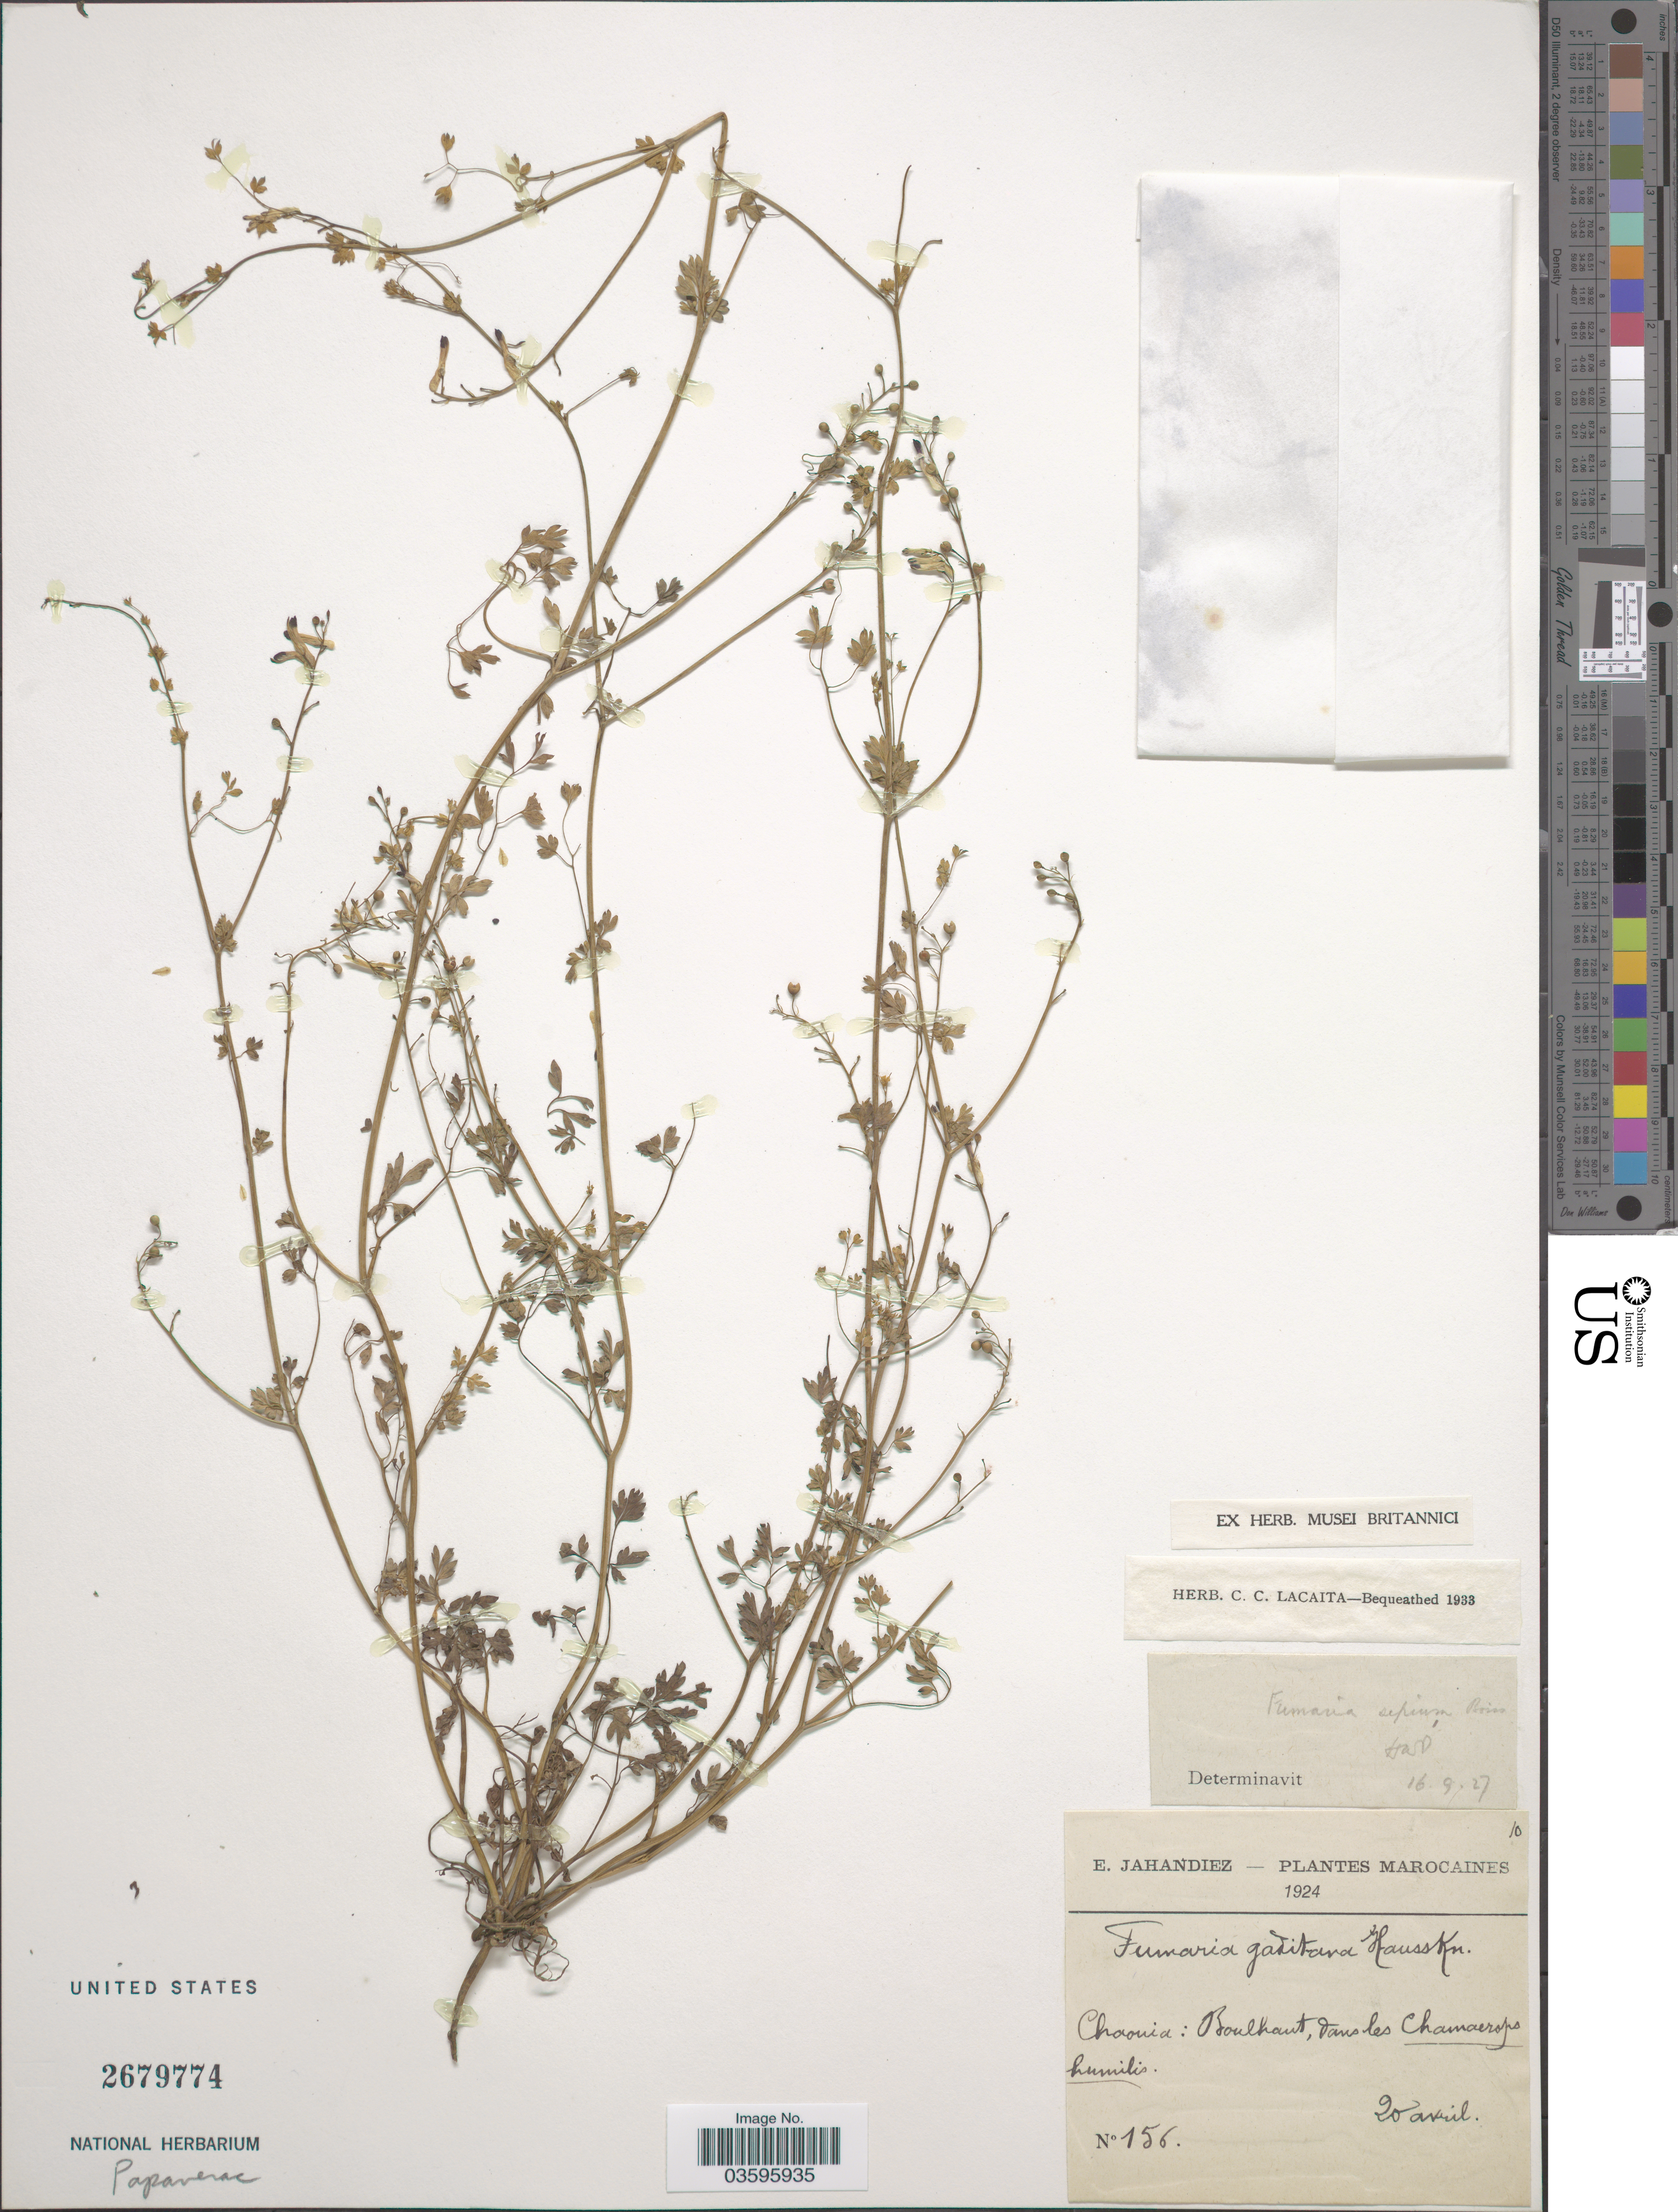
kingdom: Plantae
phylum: Tracheophyta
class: Magnoliopsida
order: Ranunculales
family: Papaveraceae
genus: Fumaria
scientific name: Fumaria sepium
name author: Boiss. & Reut.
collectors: É. Jahandiez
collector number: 156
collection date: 1924-04-20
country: Morocco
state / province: Chaouia-Ouardigha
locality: Marocaines. Chaouia: Boulhaut, dans les Chamaerops humilis.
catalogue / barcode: US 2679774